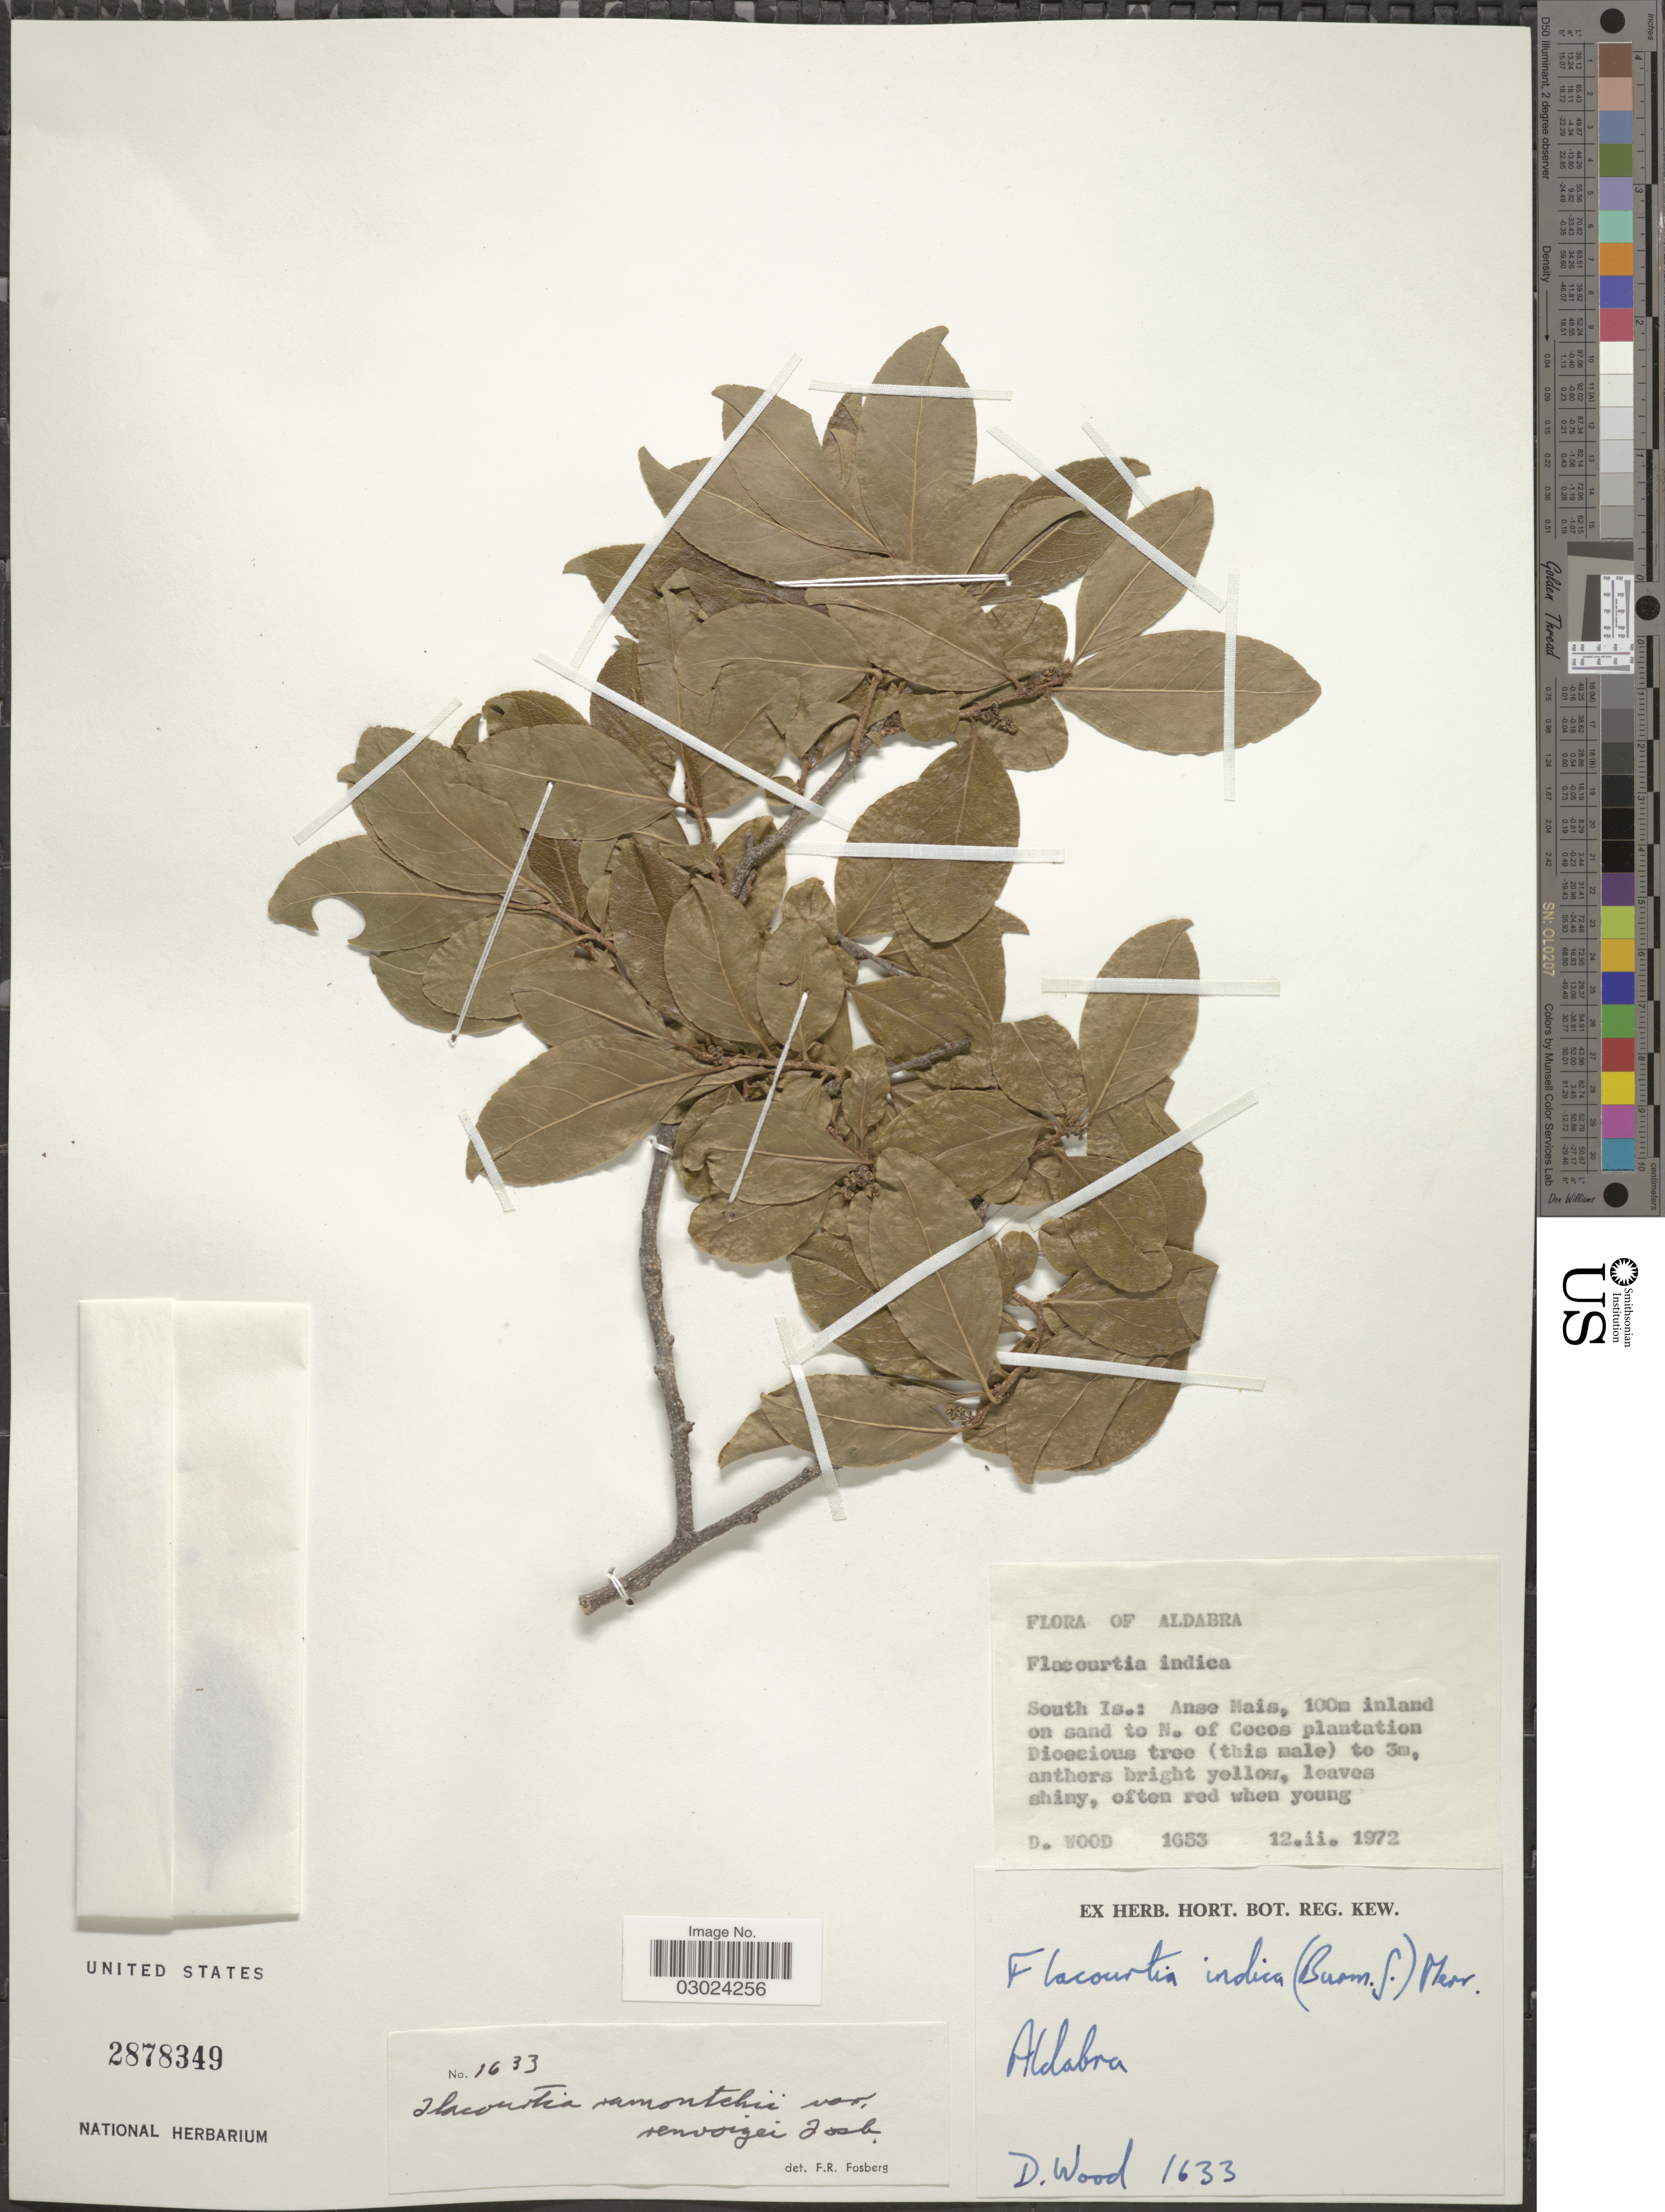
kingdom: Plantae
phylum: Tracheophyta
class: Magnoliopsida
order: Malpighiales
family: Salicaceae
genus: Flacourtia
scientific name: Flacourtia ramontchi var. renvoizei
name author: Fosberg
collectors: D. Wood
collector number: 1653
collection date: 1972-02-12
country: Seychelles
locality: Aldabra. South Is.: Anse Mais, 100m inland on sand to N. of Cocos plantation.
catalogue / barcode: US 2878349